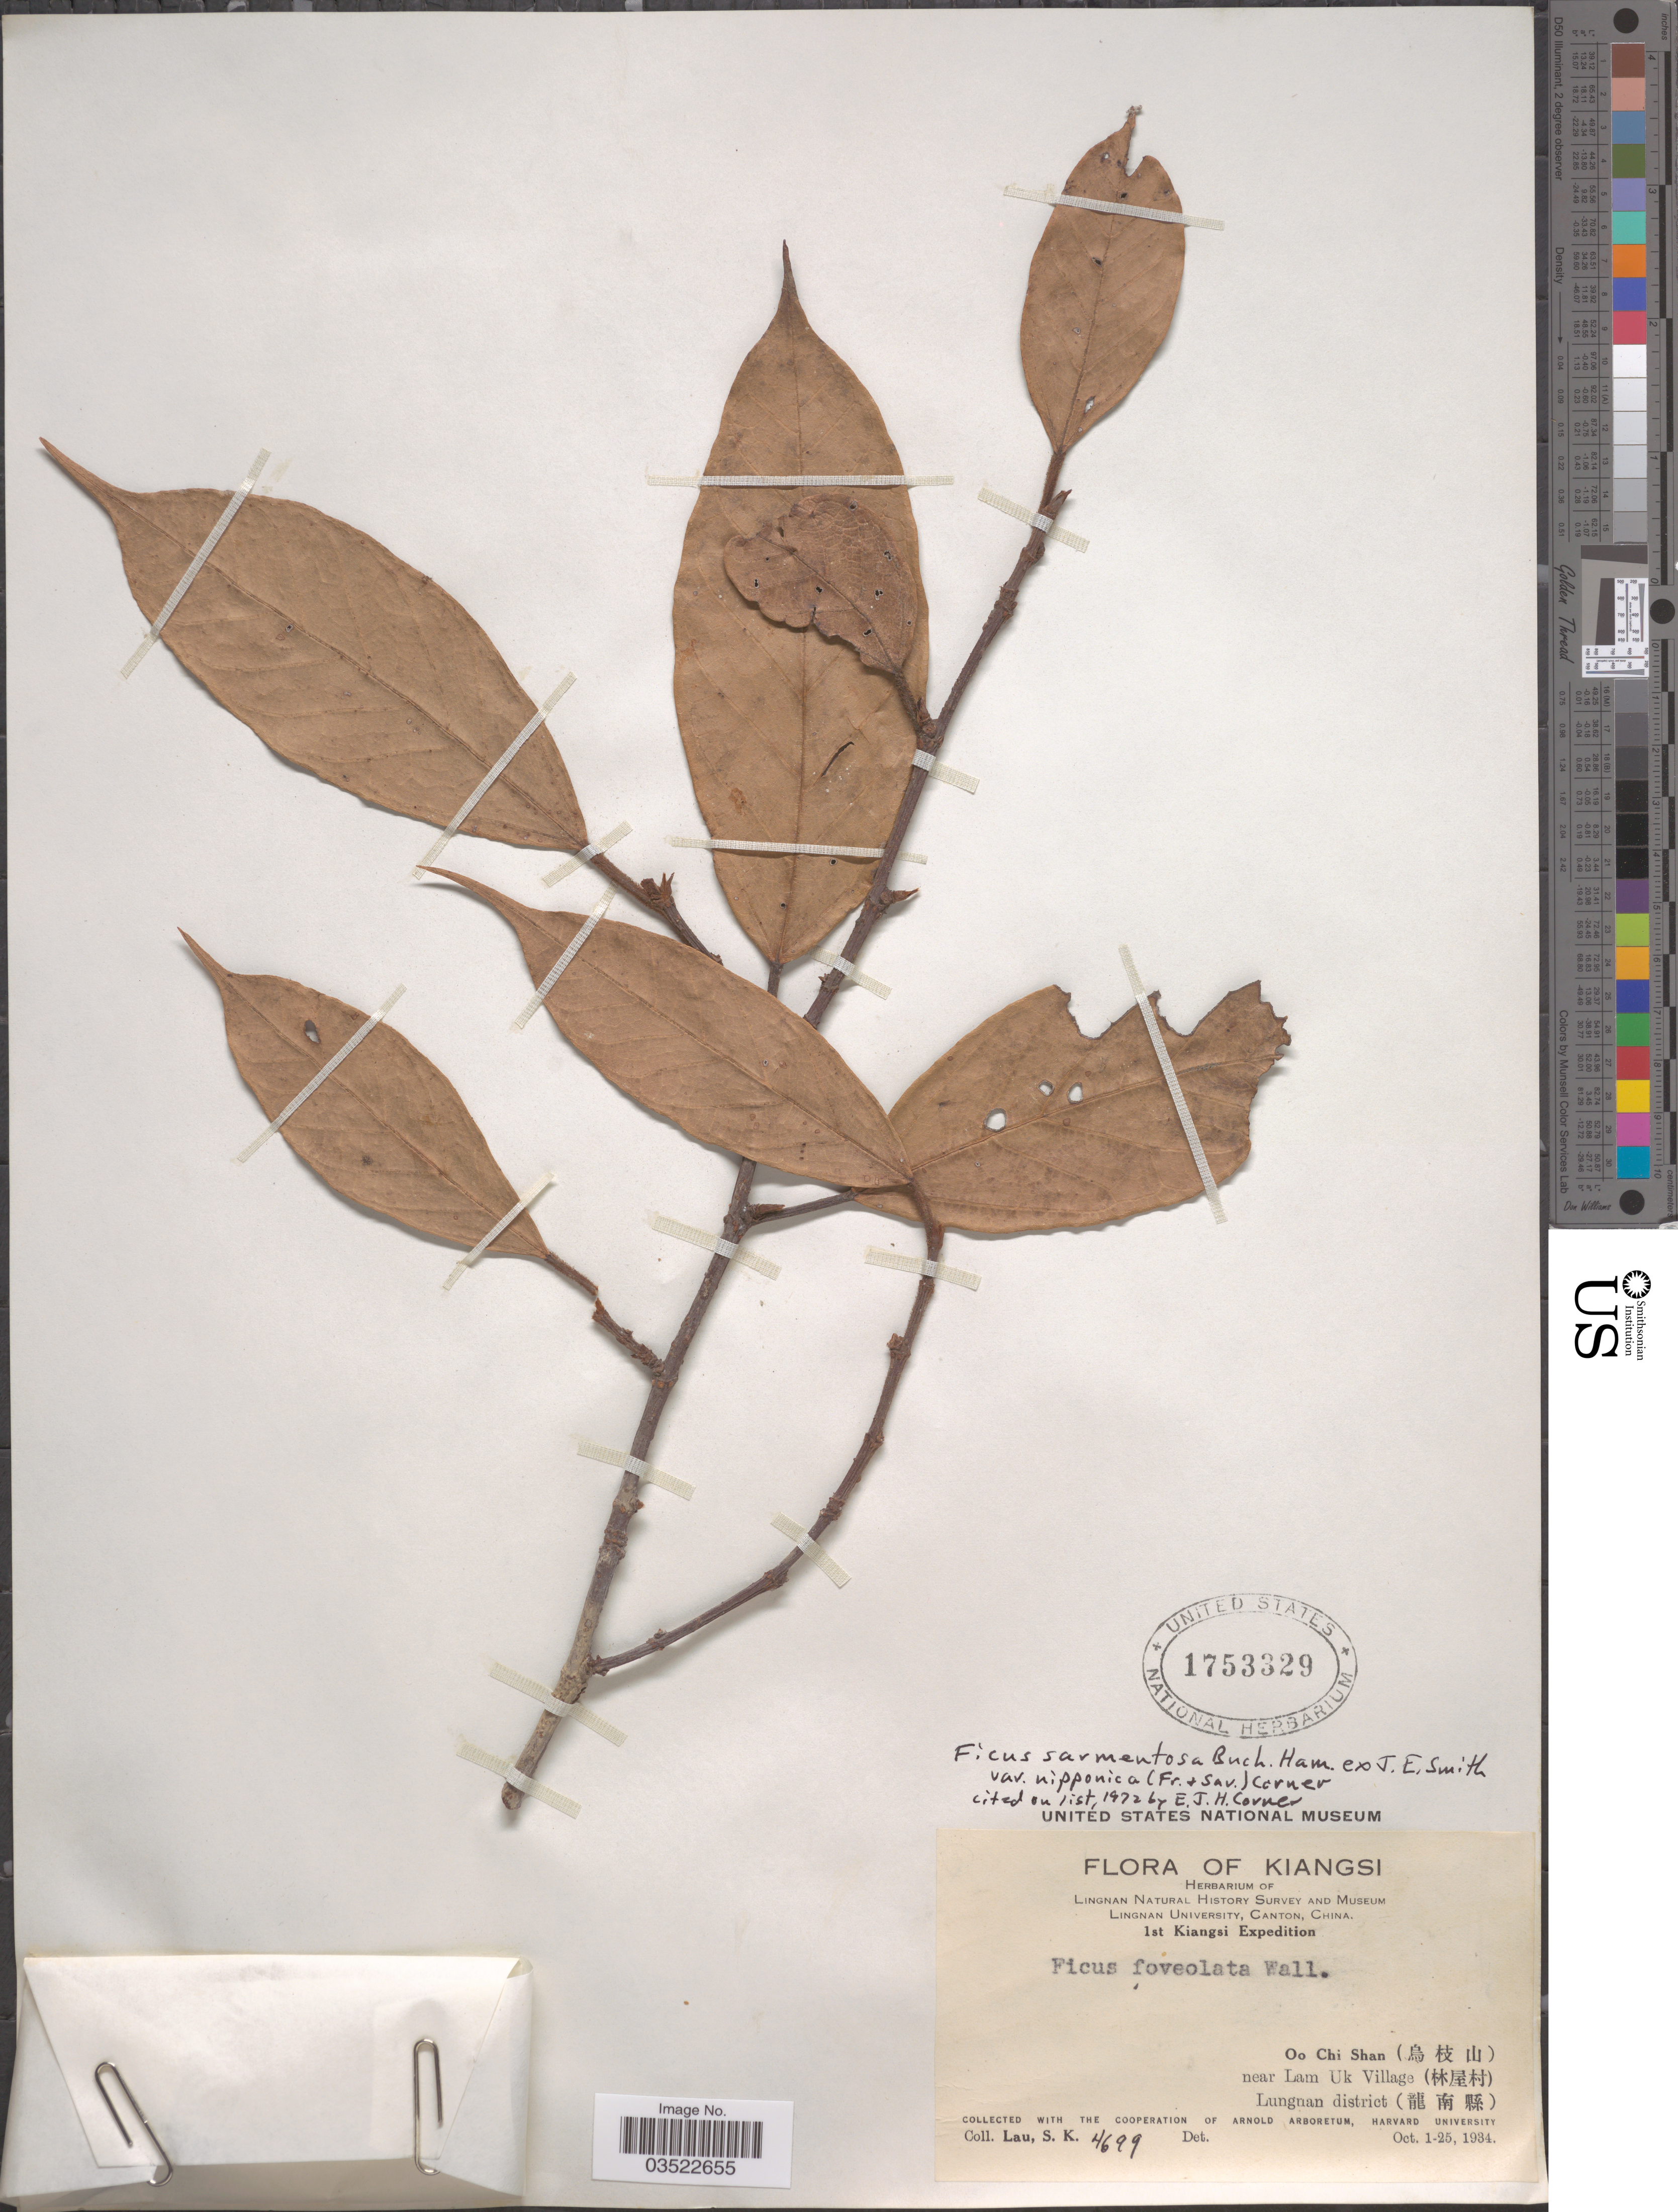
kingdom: Plantae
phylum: Tracheophyta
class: Magnoliopsida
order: Rosales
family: Moraceae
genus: Ficus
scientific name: Ficus sarmentosa var. nipponica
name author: (Franch. & Sav.) Corner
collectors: S. K. Lau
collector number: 4699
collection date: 1934-10-01/1934-10-25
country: China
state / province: Jiangxi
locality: Kiangsi. Lingnan Natural History Survey and Museum Lingnan University. 1st Kiangsi Expedition. Oo Chi Shan (X) near Lam Uk Village (X) Lungnan district (X).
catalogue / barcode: US 1753329